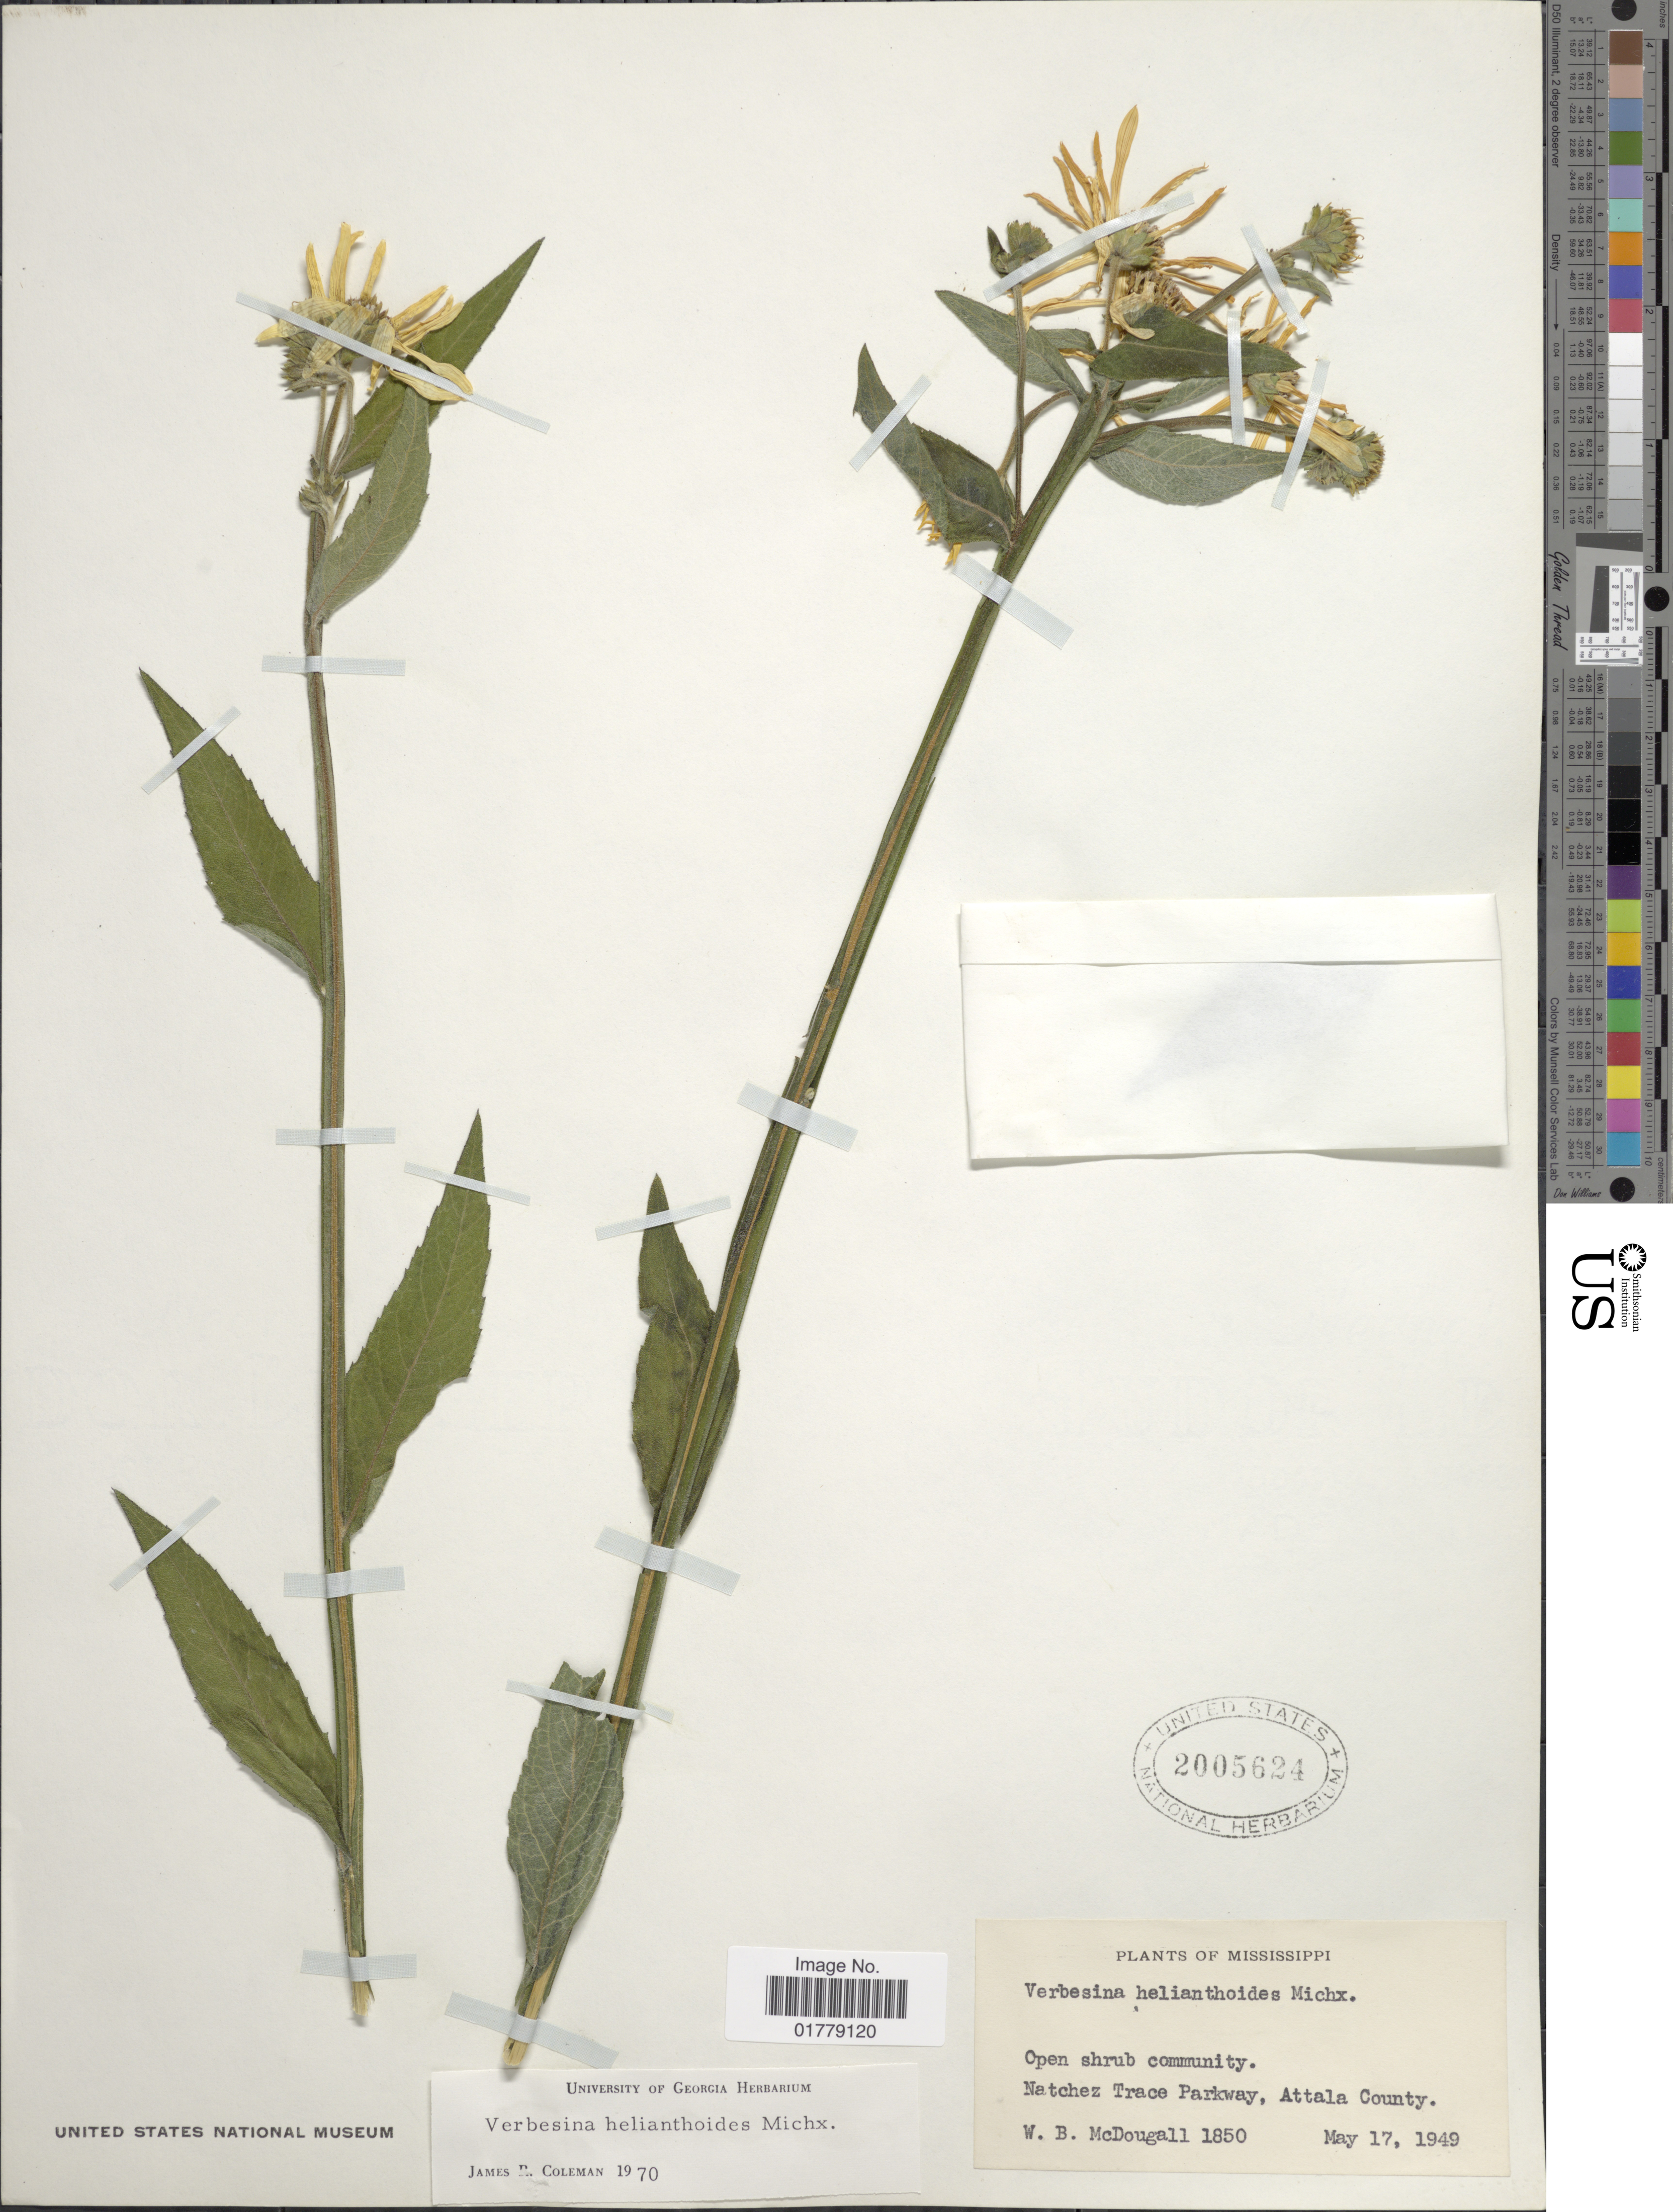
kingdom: Plantae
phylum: Tracheophyta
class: Magnoliopsida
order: Asterales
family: Asteraceae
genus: Verbesina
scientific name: Verbesina helianthoides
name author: Hook. & Arn. in Hook.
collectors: W. B. McDougall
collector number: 1850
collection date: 1949-05-17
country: United States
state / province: Mississippi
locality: Natchez Trace Parkway, Attala County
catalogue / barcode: US 2005624